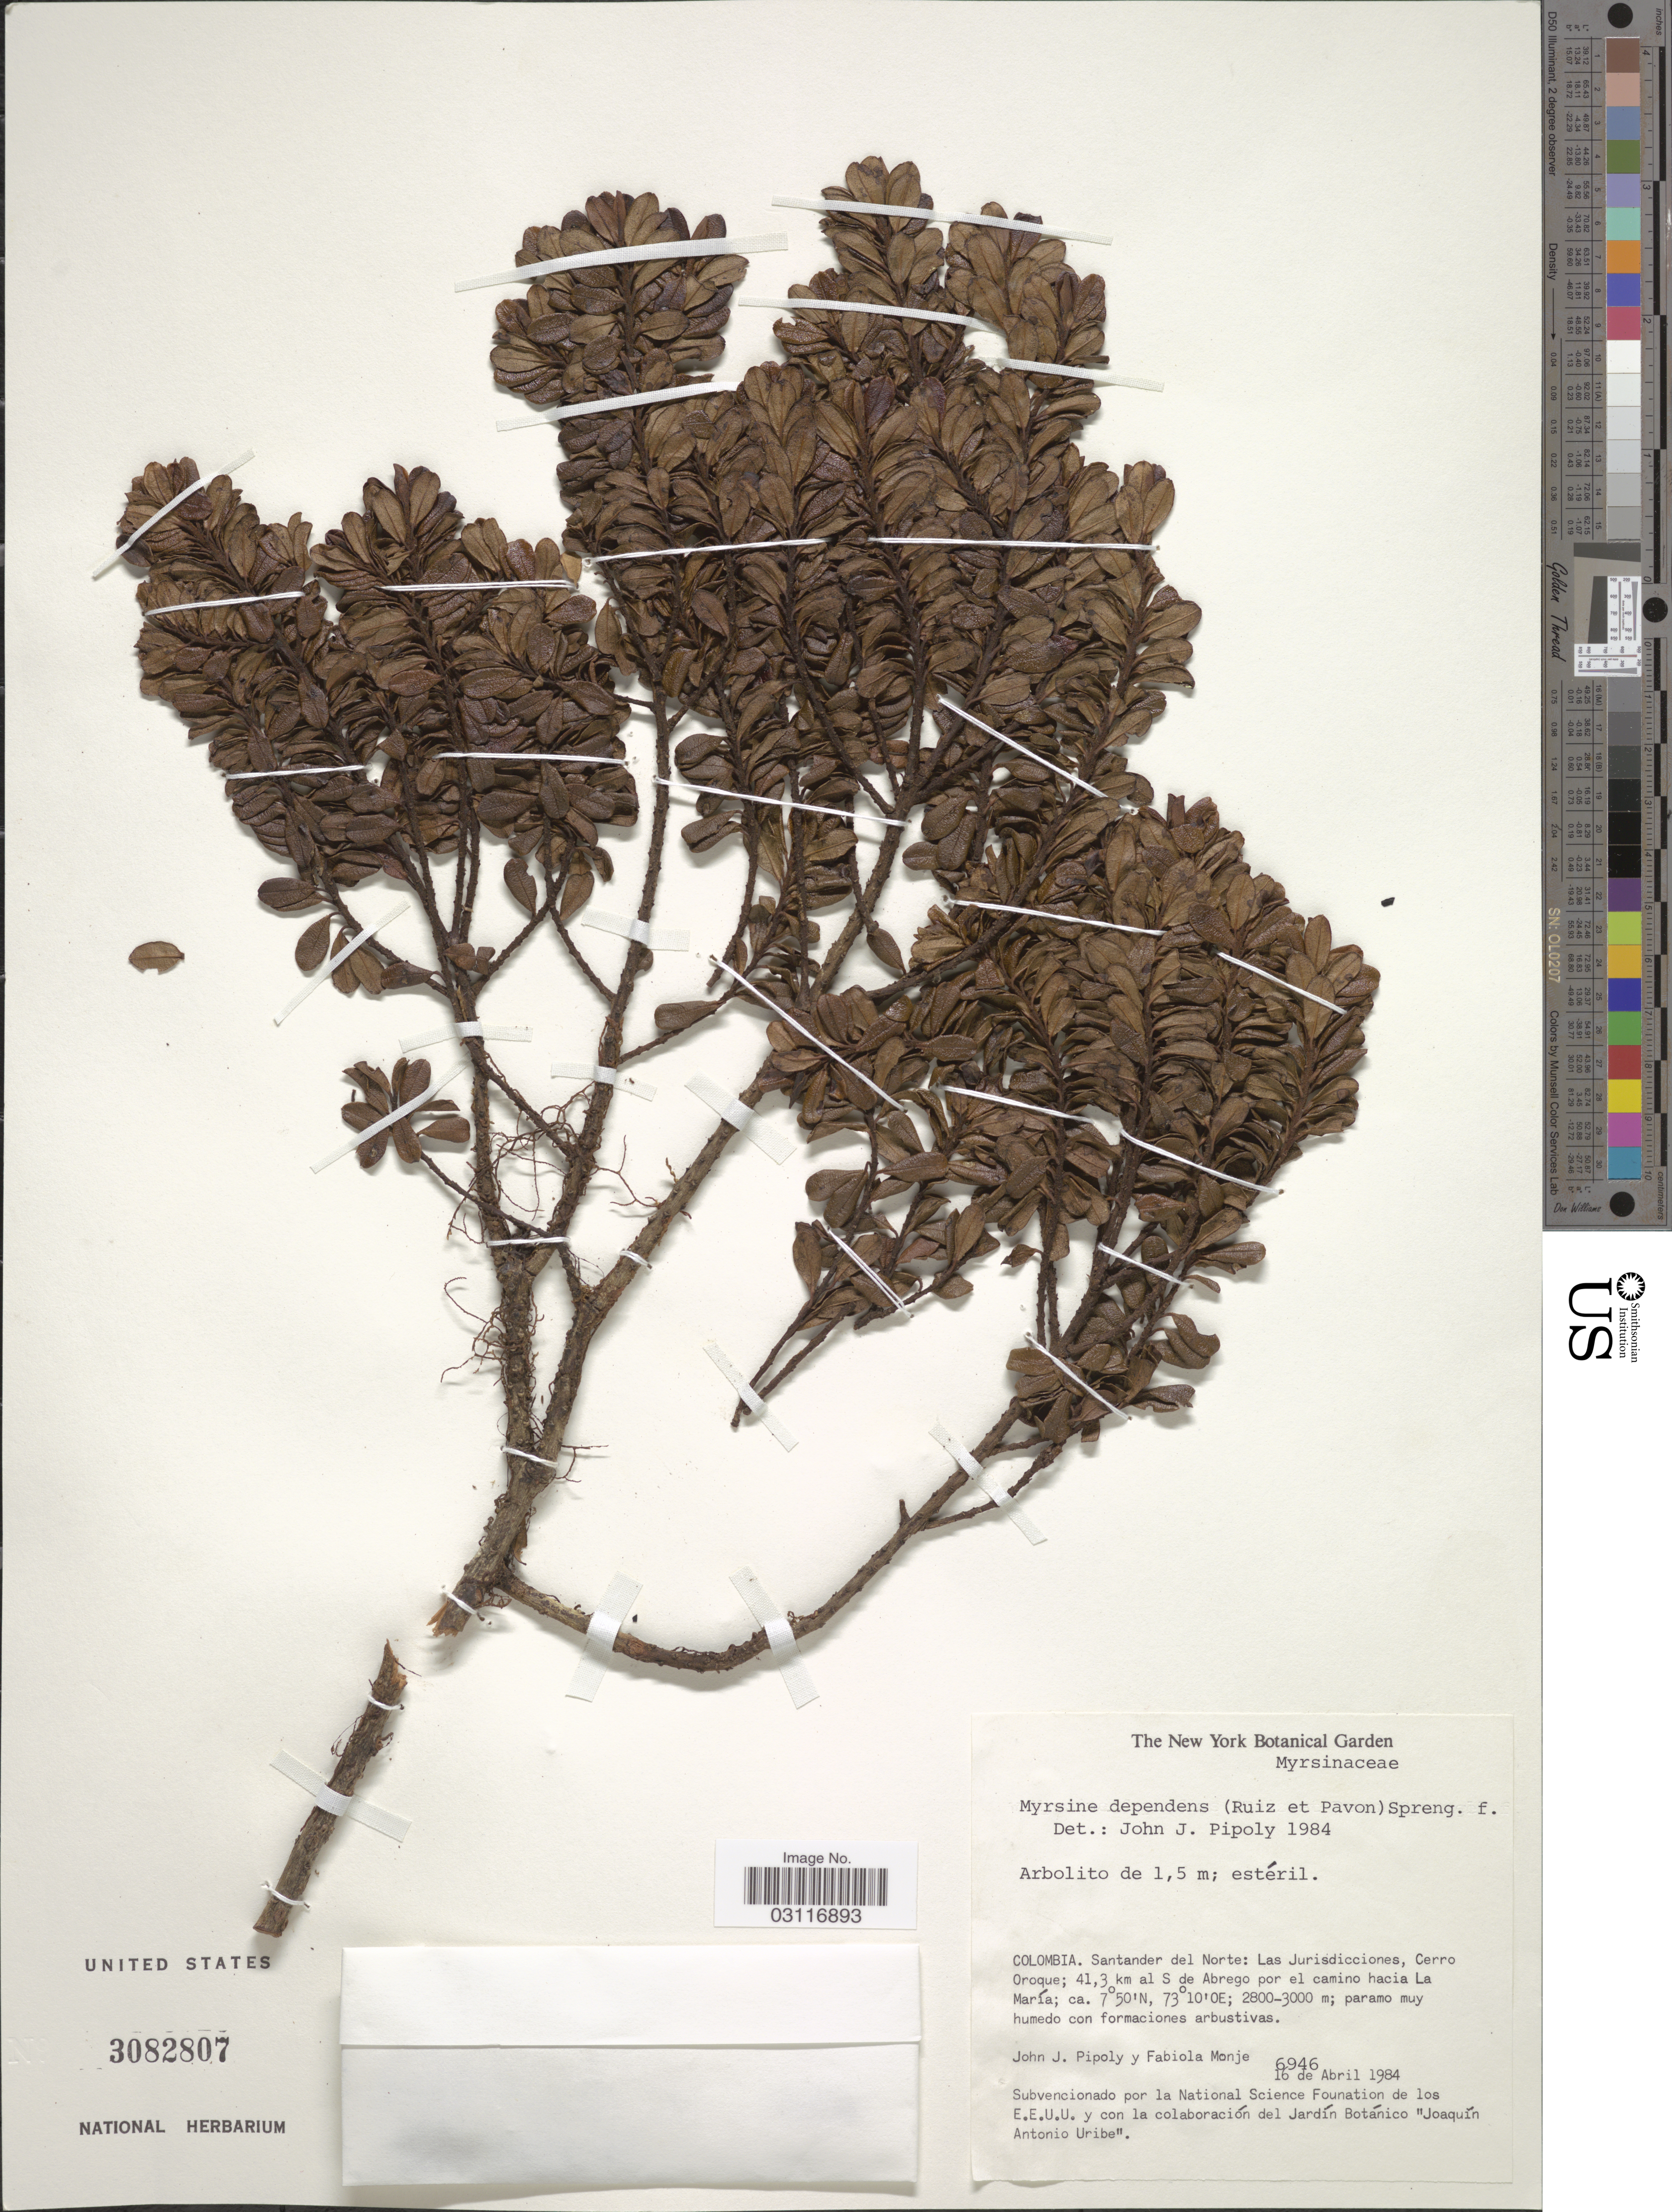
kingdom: Plantae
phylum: Tracheophyta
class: Magnoliopsida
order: Ericales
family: Primulaceae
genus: Myrsine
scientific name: Myrsine dependens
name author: (Ruiz & Pav.) Spreng.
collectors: J. J. Pipoly & F. Monje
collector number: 6946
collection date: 1984-04-16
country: Colombia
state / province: Norte de Santander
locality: Santander del Norte: Las Jurisdicciones, Cerro Oroque; 41.3 km al S de Abrego por el camino hacia La María.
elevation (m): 2800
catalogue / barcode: US 3082807